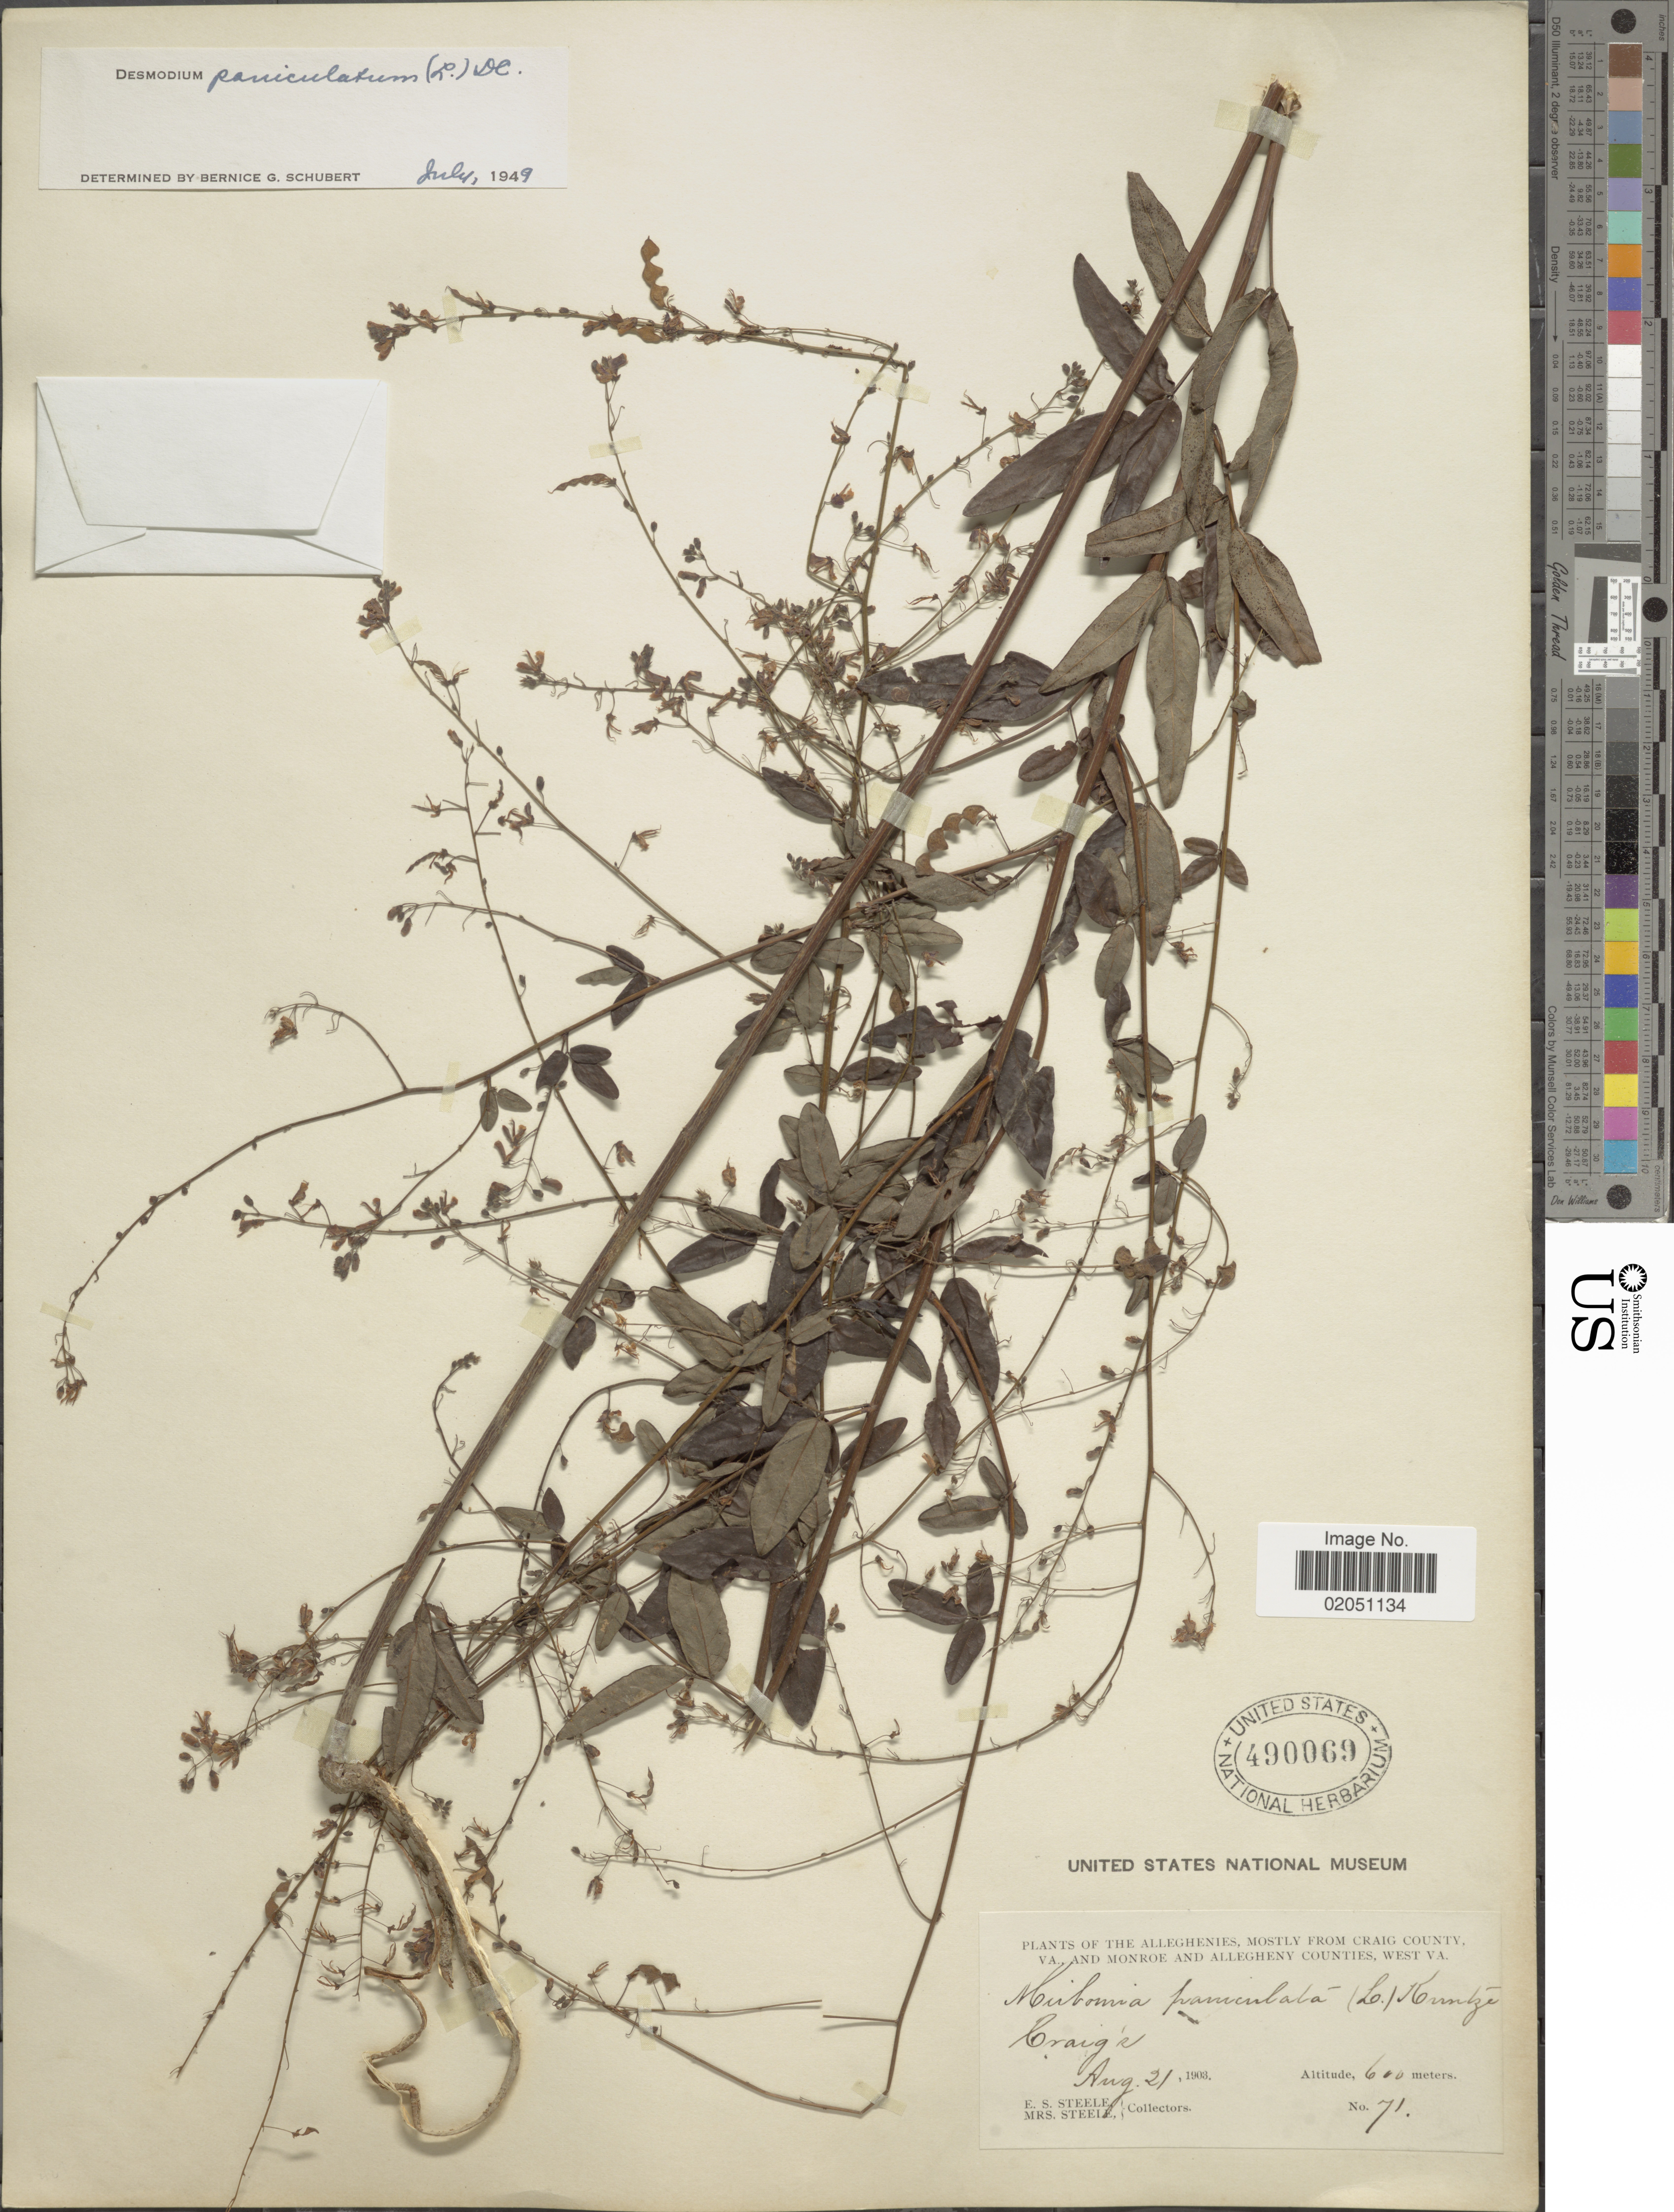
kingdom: Plantae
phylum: Tracheophyta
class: Magnoliopsida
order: Fabales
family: Fabaceae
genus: Desmodium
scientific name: Desmodium paniculatum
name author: (L.) DC.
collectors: E. Steele & Mrs. E. S. Steele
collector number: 71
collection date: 1903-08-21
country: United States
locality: The Alleghenies, mostly from Craig County, VA, and Monroe and Allegheny Counties, West VA, Craig's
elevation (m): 600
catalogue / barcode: US 490069